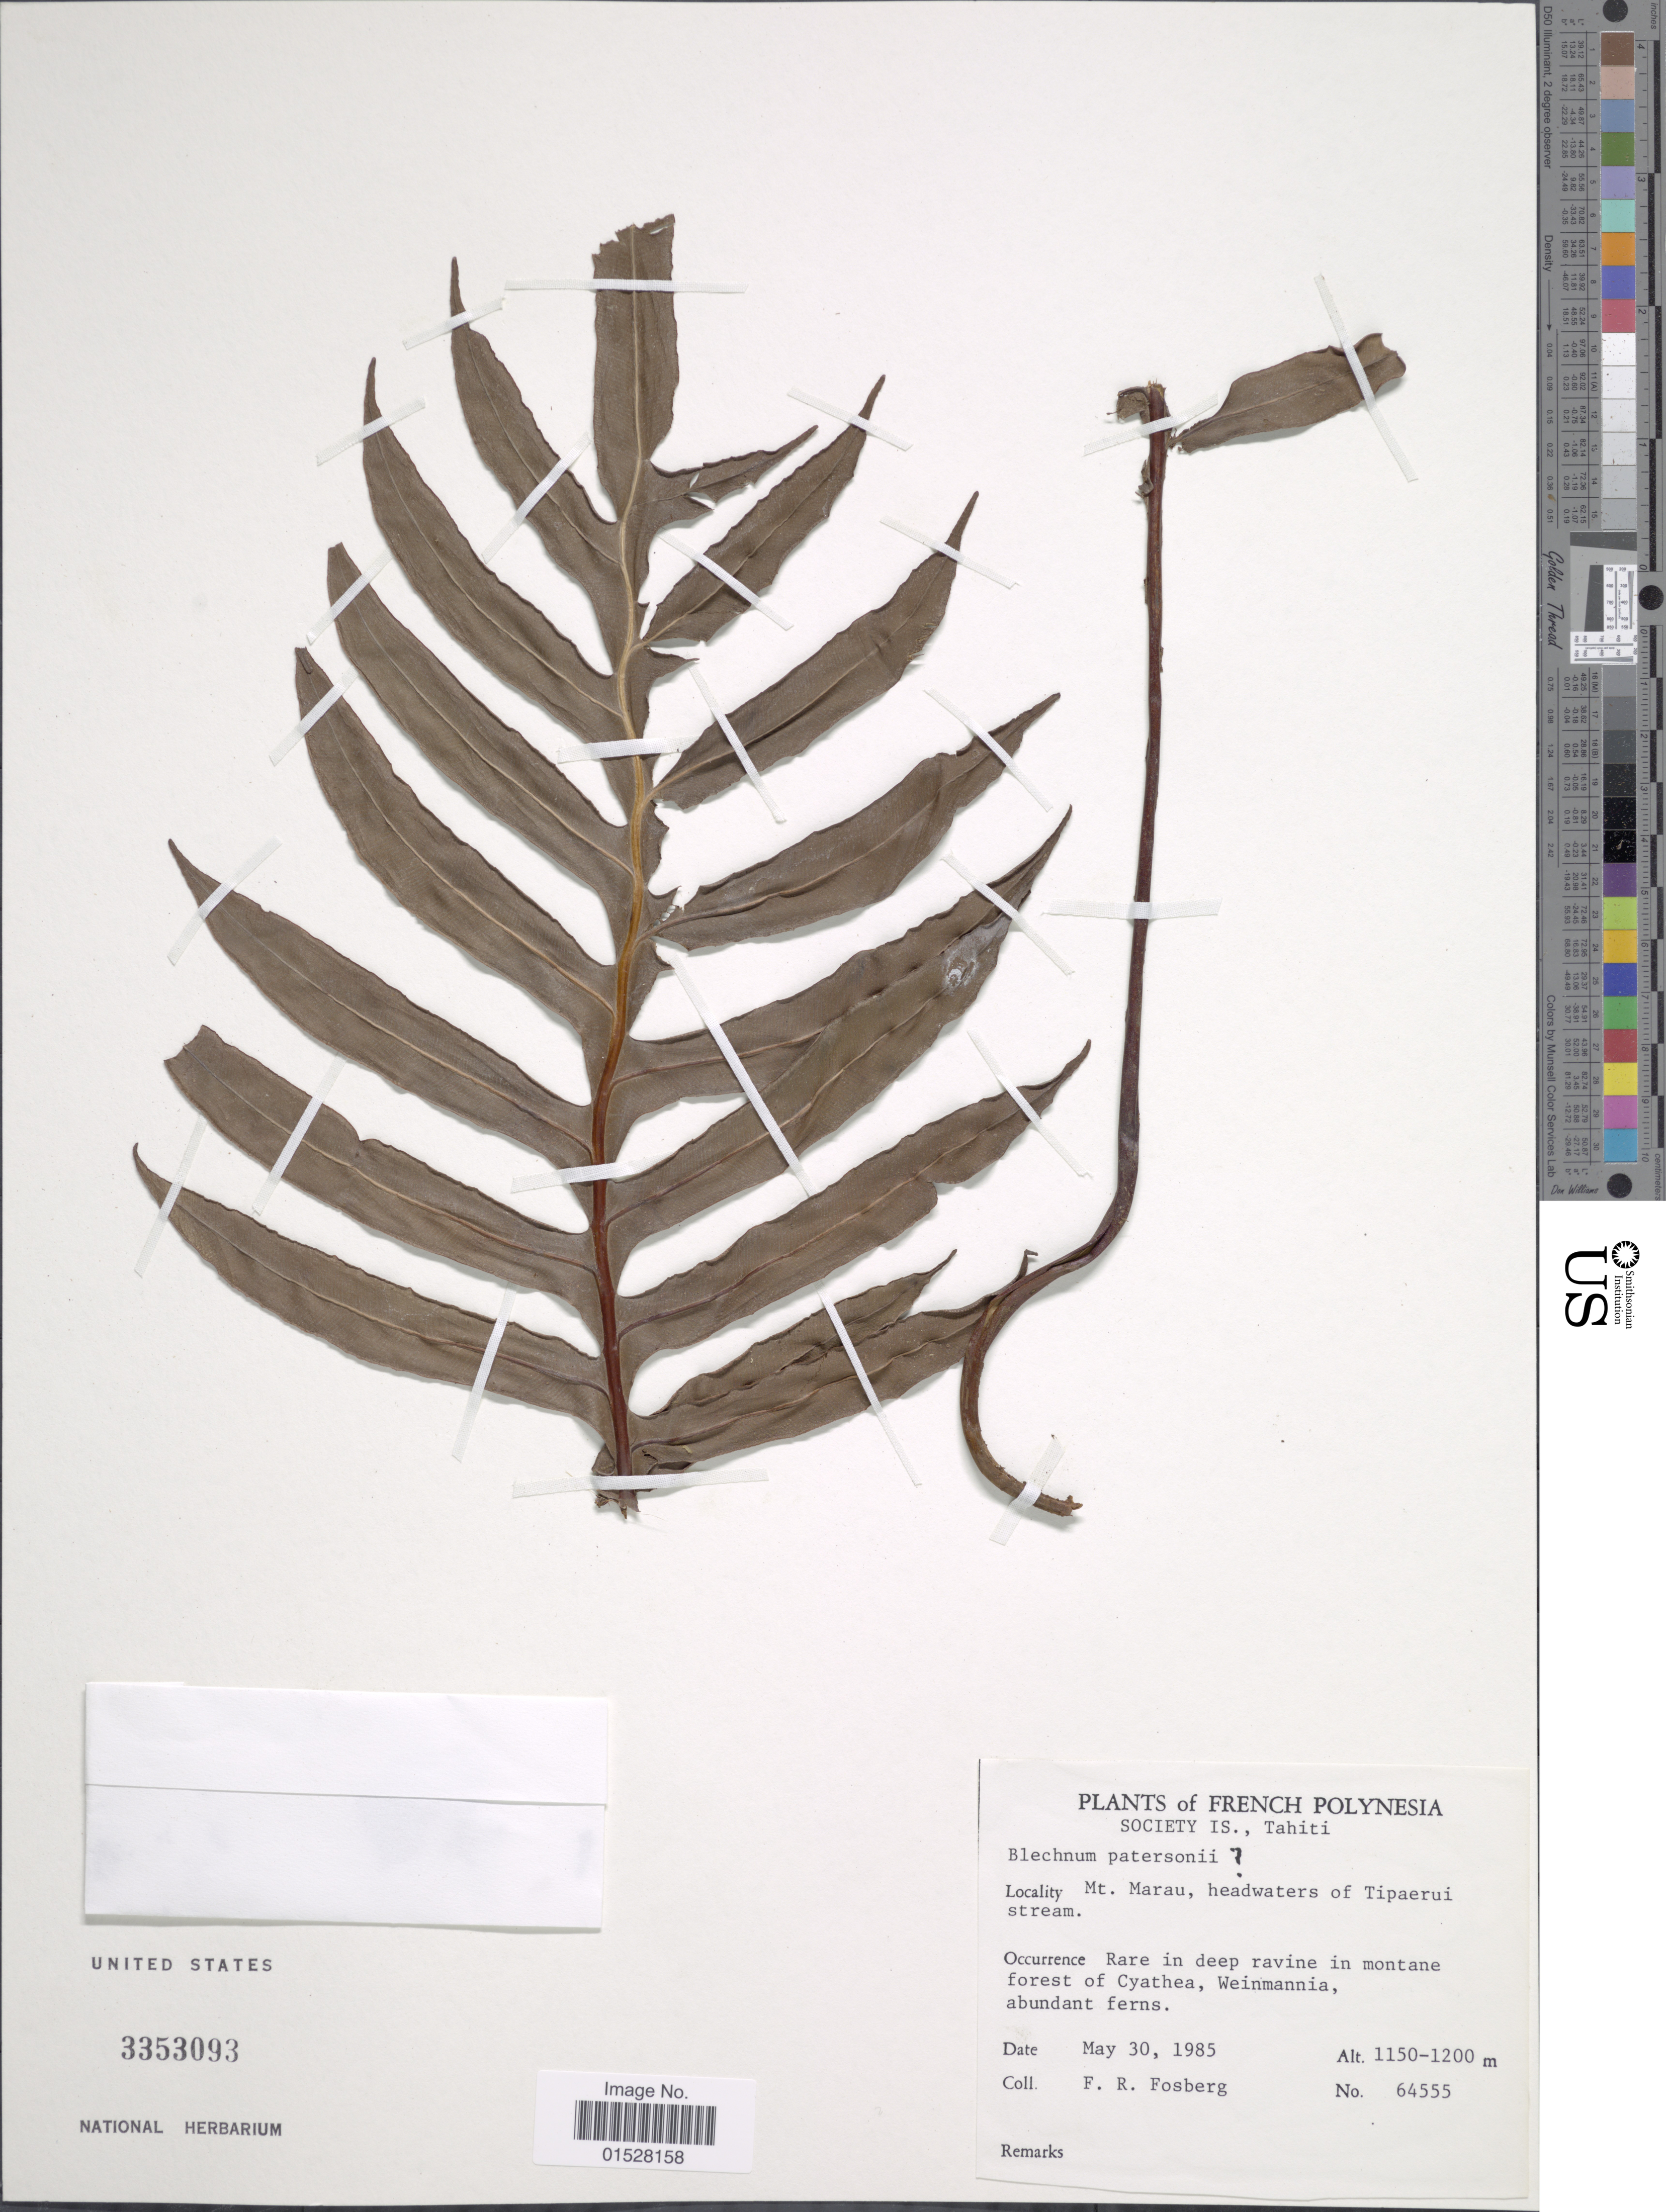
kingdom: Plantae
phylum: Tracheophyta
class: Polypodiopsida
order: Polypodiales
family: Blechnaceae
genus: Blechnum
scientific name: Blechnum melanocaulon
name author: (Brack.) T.C. Chambers & P. A. Farrant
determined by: Florence, J.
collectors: F. R. Fosberg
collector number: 64555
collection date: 1985-05-30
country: French Polynesia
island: Tahiti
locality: Society Is., Tahiti, Mt. Marau, headwaters of Tipaerui stream.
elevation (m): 1150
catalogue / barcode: US 3353093